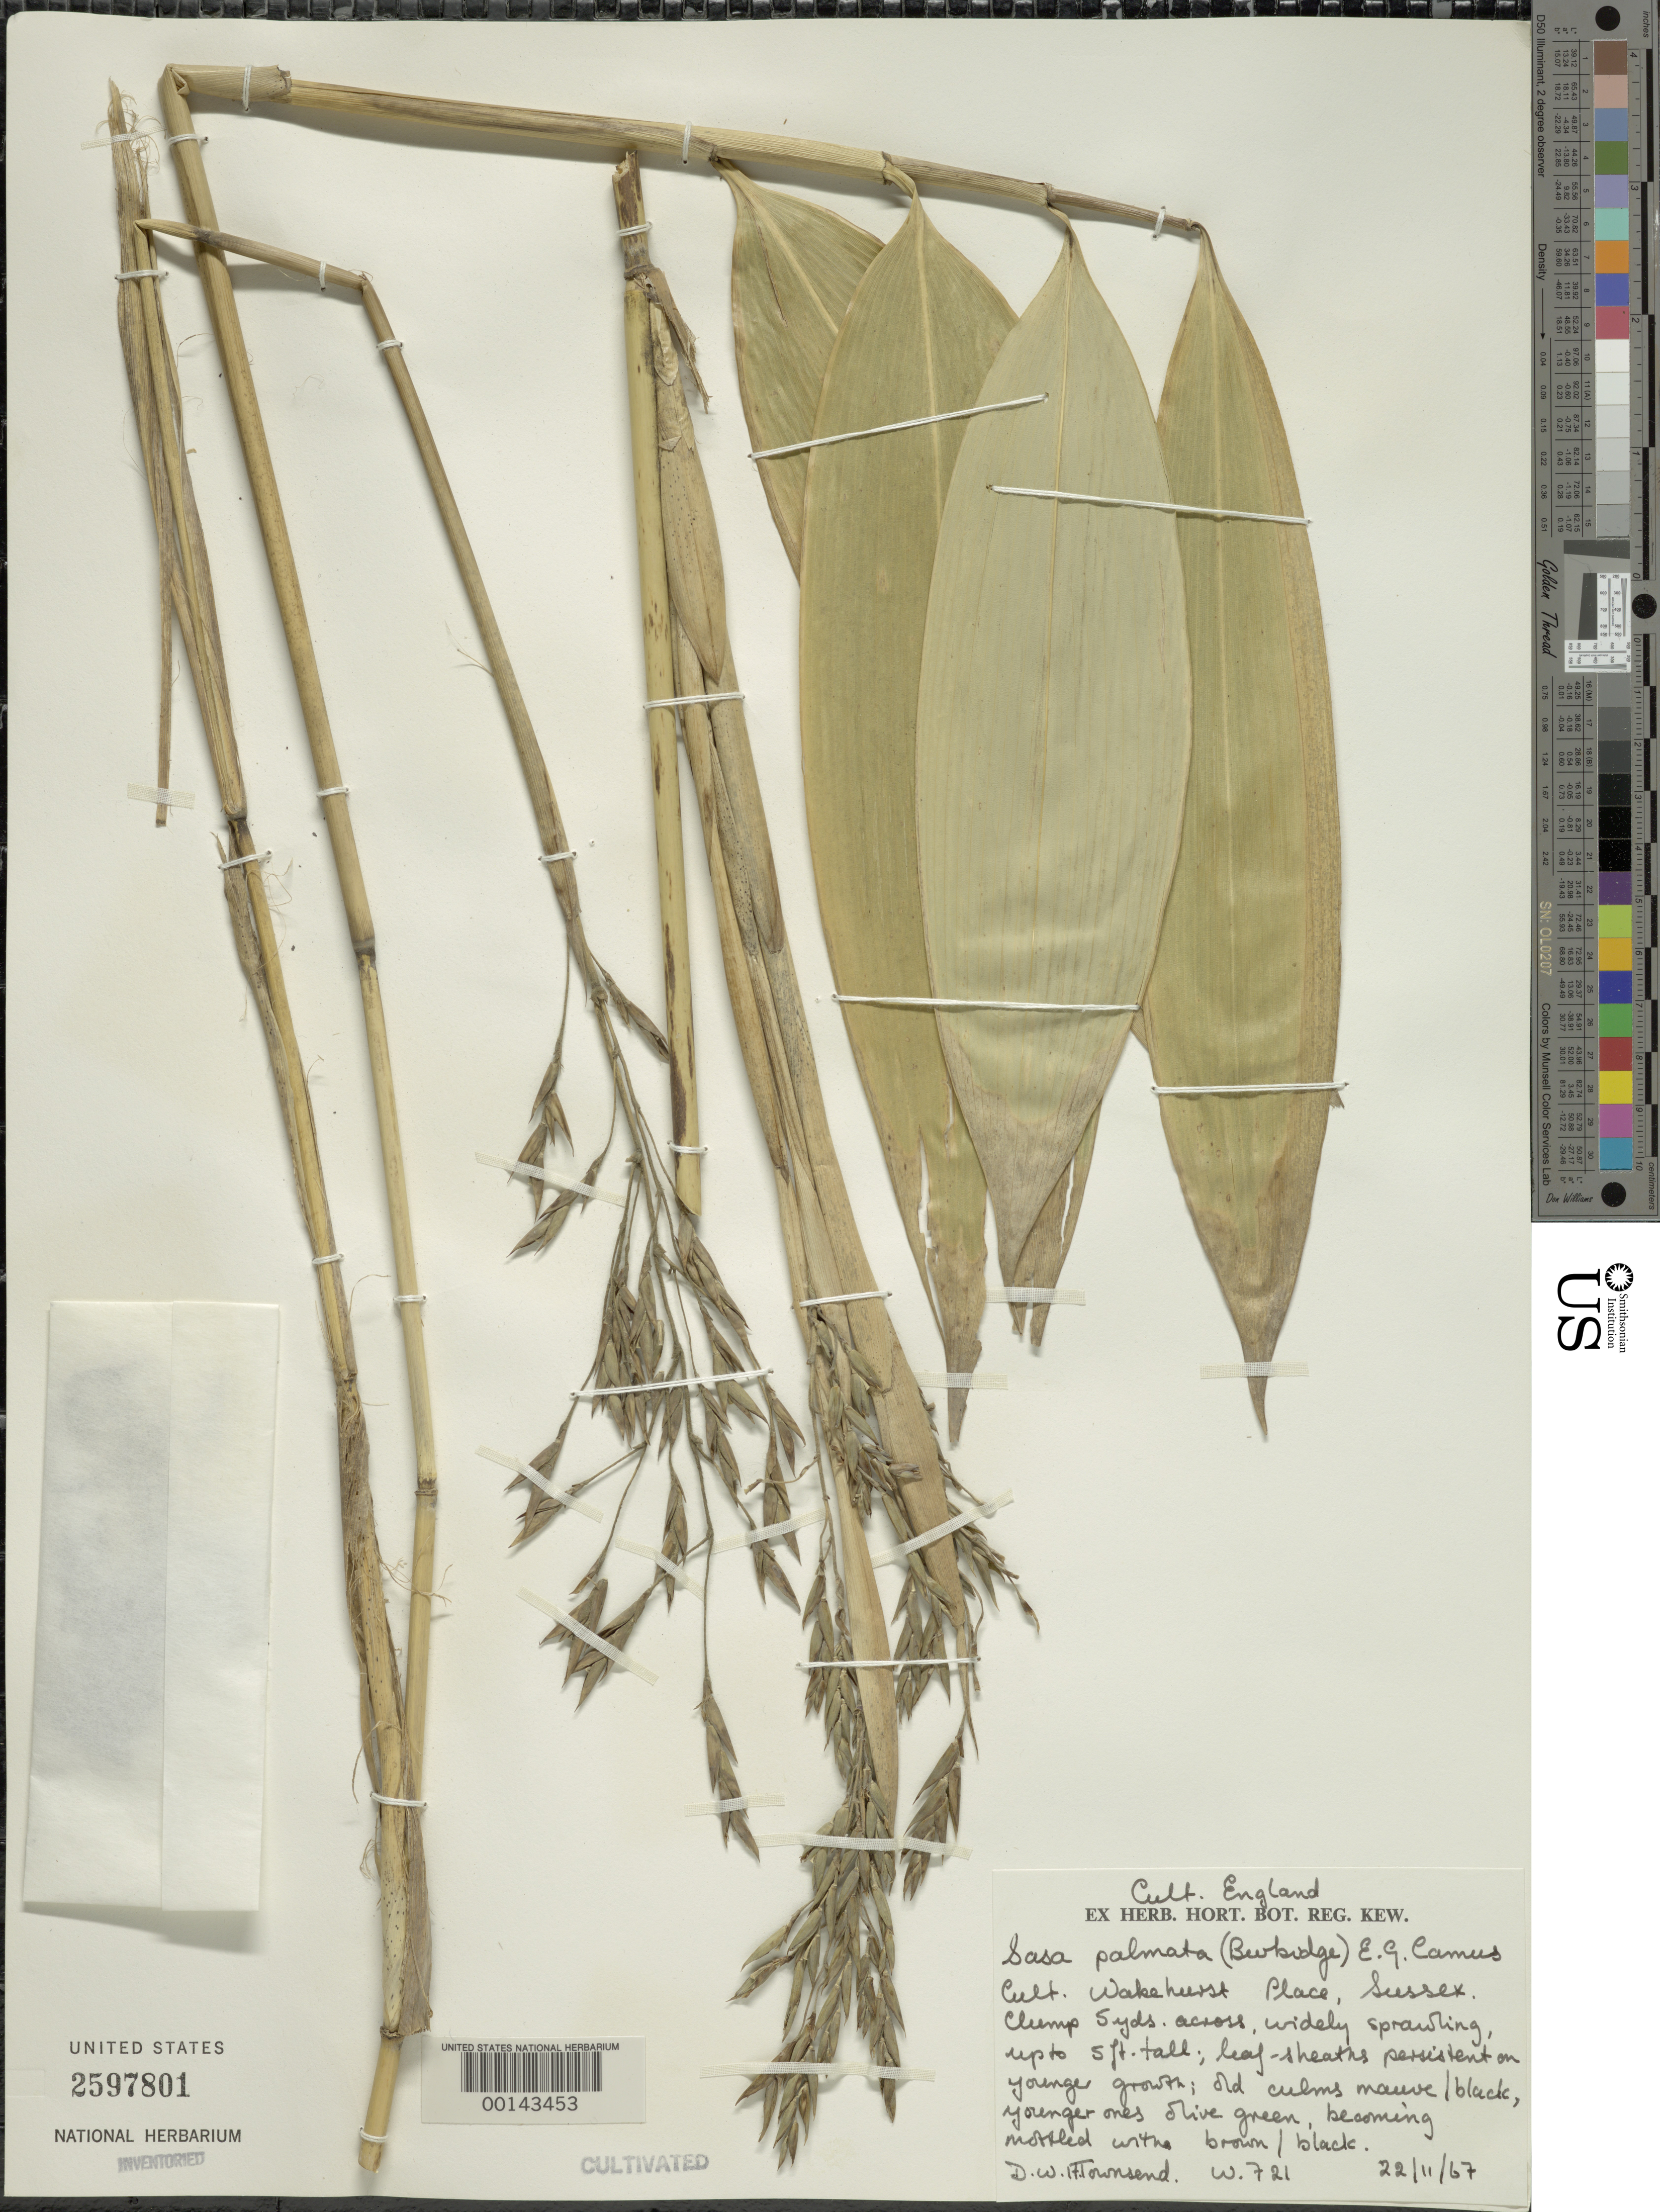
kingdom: Plantae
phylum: Tracheophyta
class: Liliopsida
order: Poales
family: Poaceae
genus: Sasa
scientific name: Sasa palmata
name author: (hort. ex Burb.) E.G. Camus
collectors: D. W. H. Townsend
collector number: W 721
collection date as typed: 22 Nov 1967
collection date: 1967-11-22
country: United Kingdom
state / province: England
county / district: East Sussex / West Sussex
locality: Sussex, wakehurst place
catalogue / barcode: US 2597801